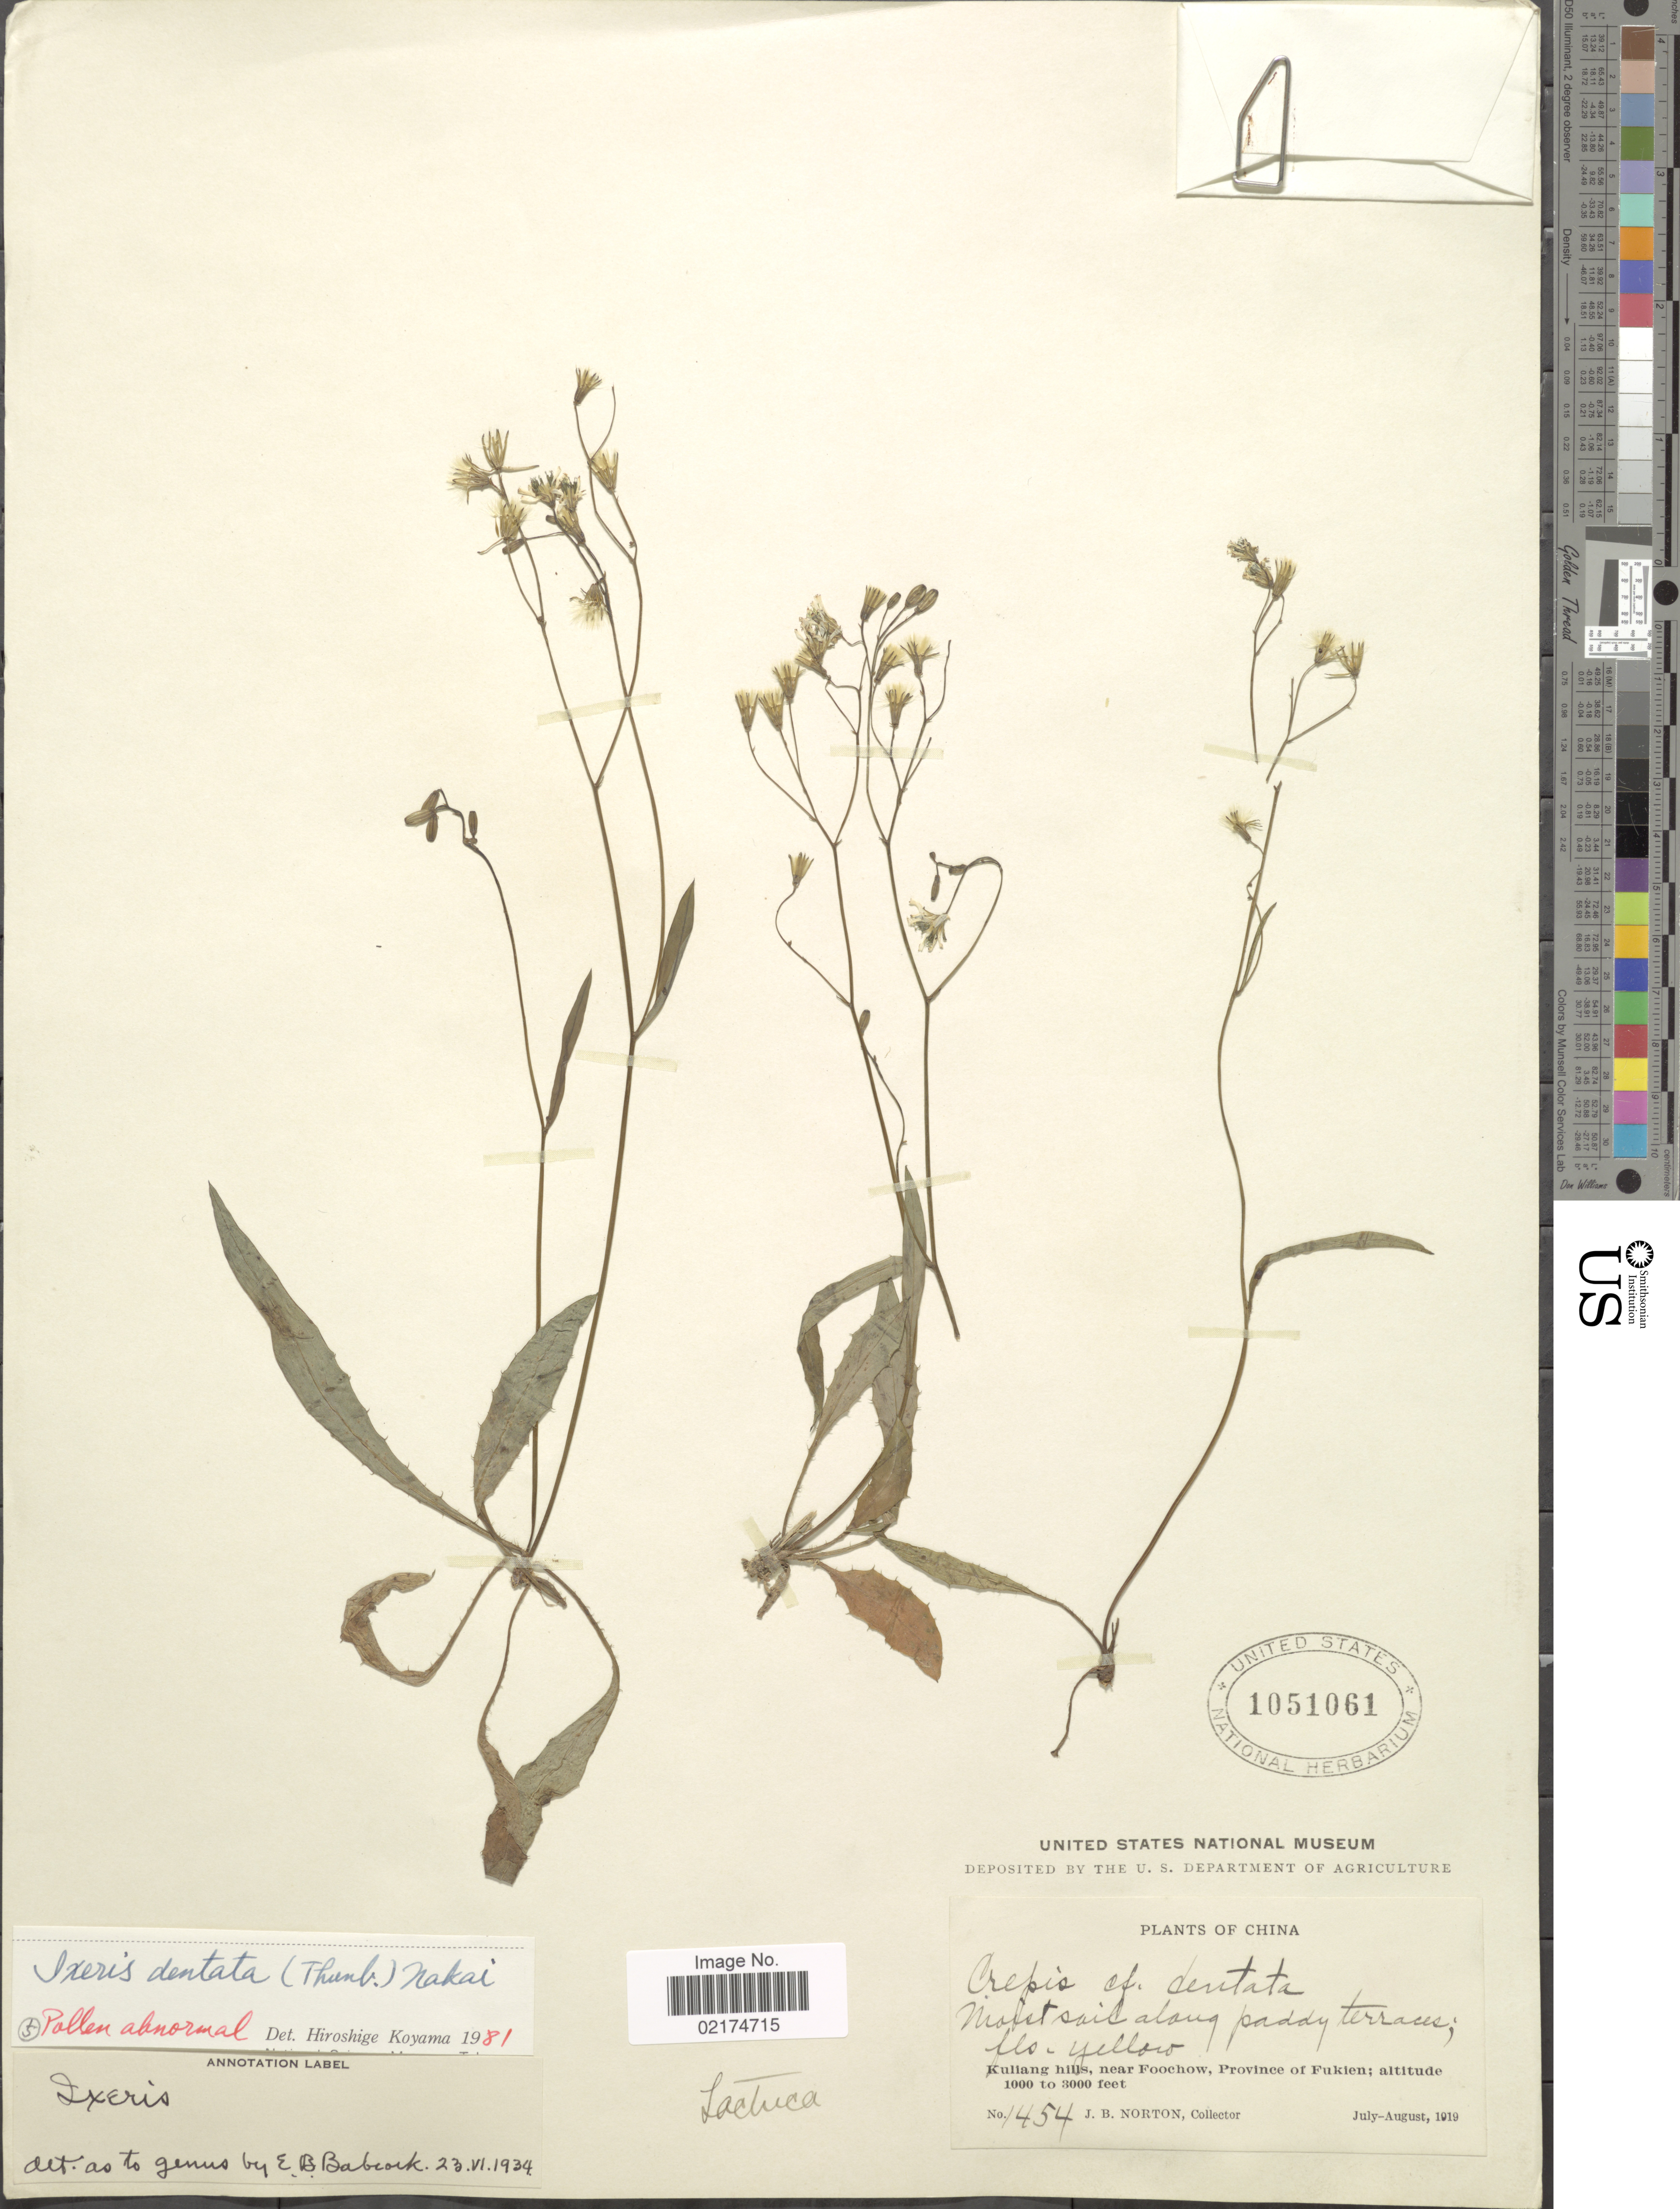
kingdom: Plantae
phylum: Tracheophyta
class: Magnoliopsida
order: Asterales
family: Asteraceae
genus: Ixeridium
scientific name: Ixeridium dentatum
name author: (Thunb.) Tzvelev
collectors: J. B. Norton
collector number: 1454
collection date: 1919-07/1919-08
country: China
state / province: Fujian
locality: Kuliang hills, near Foochow, Province of Fukien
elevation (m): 305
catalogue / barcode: US 1051061